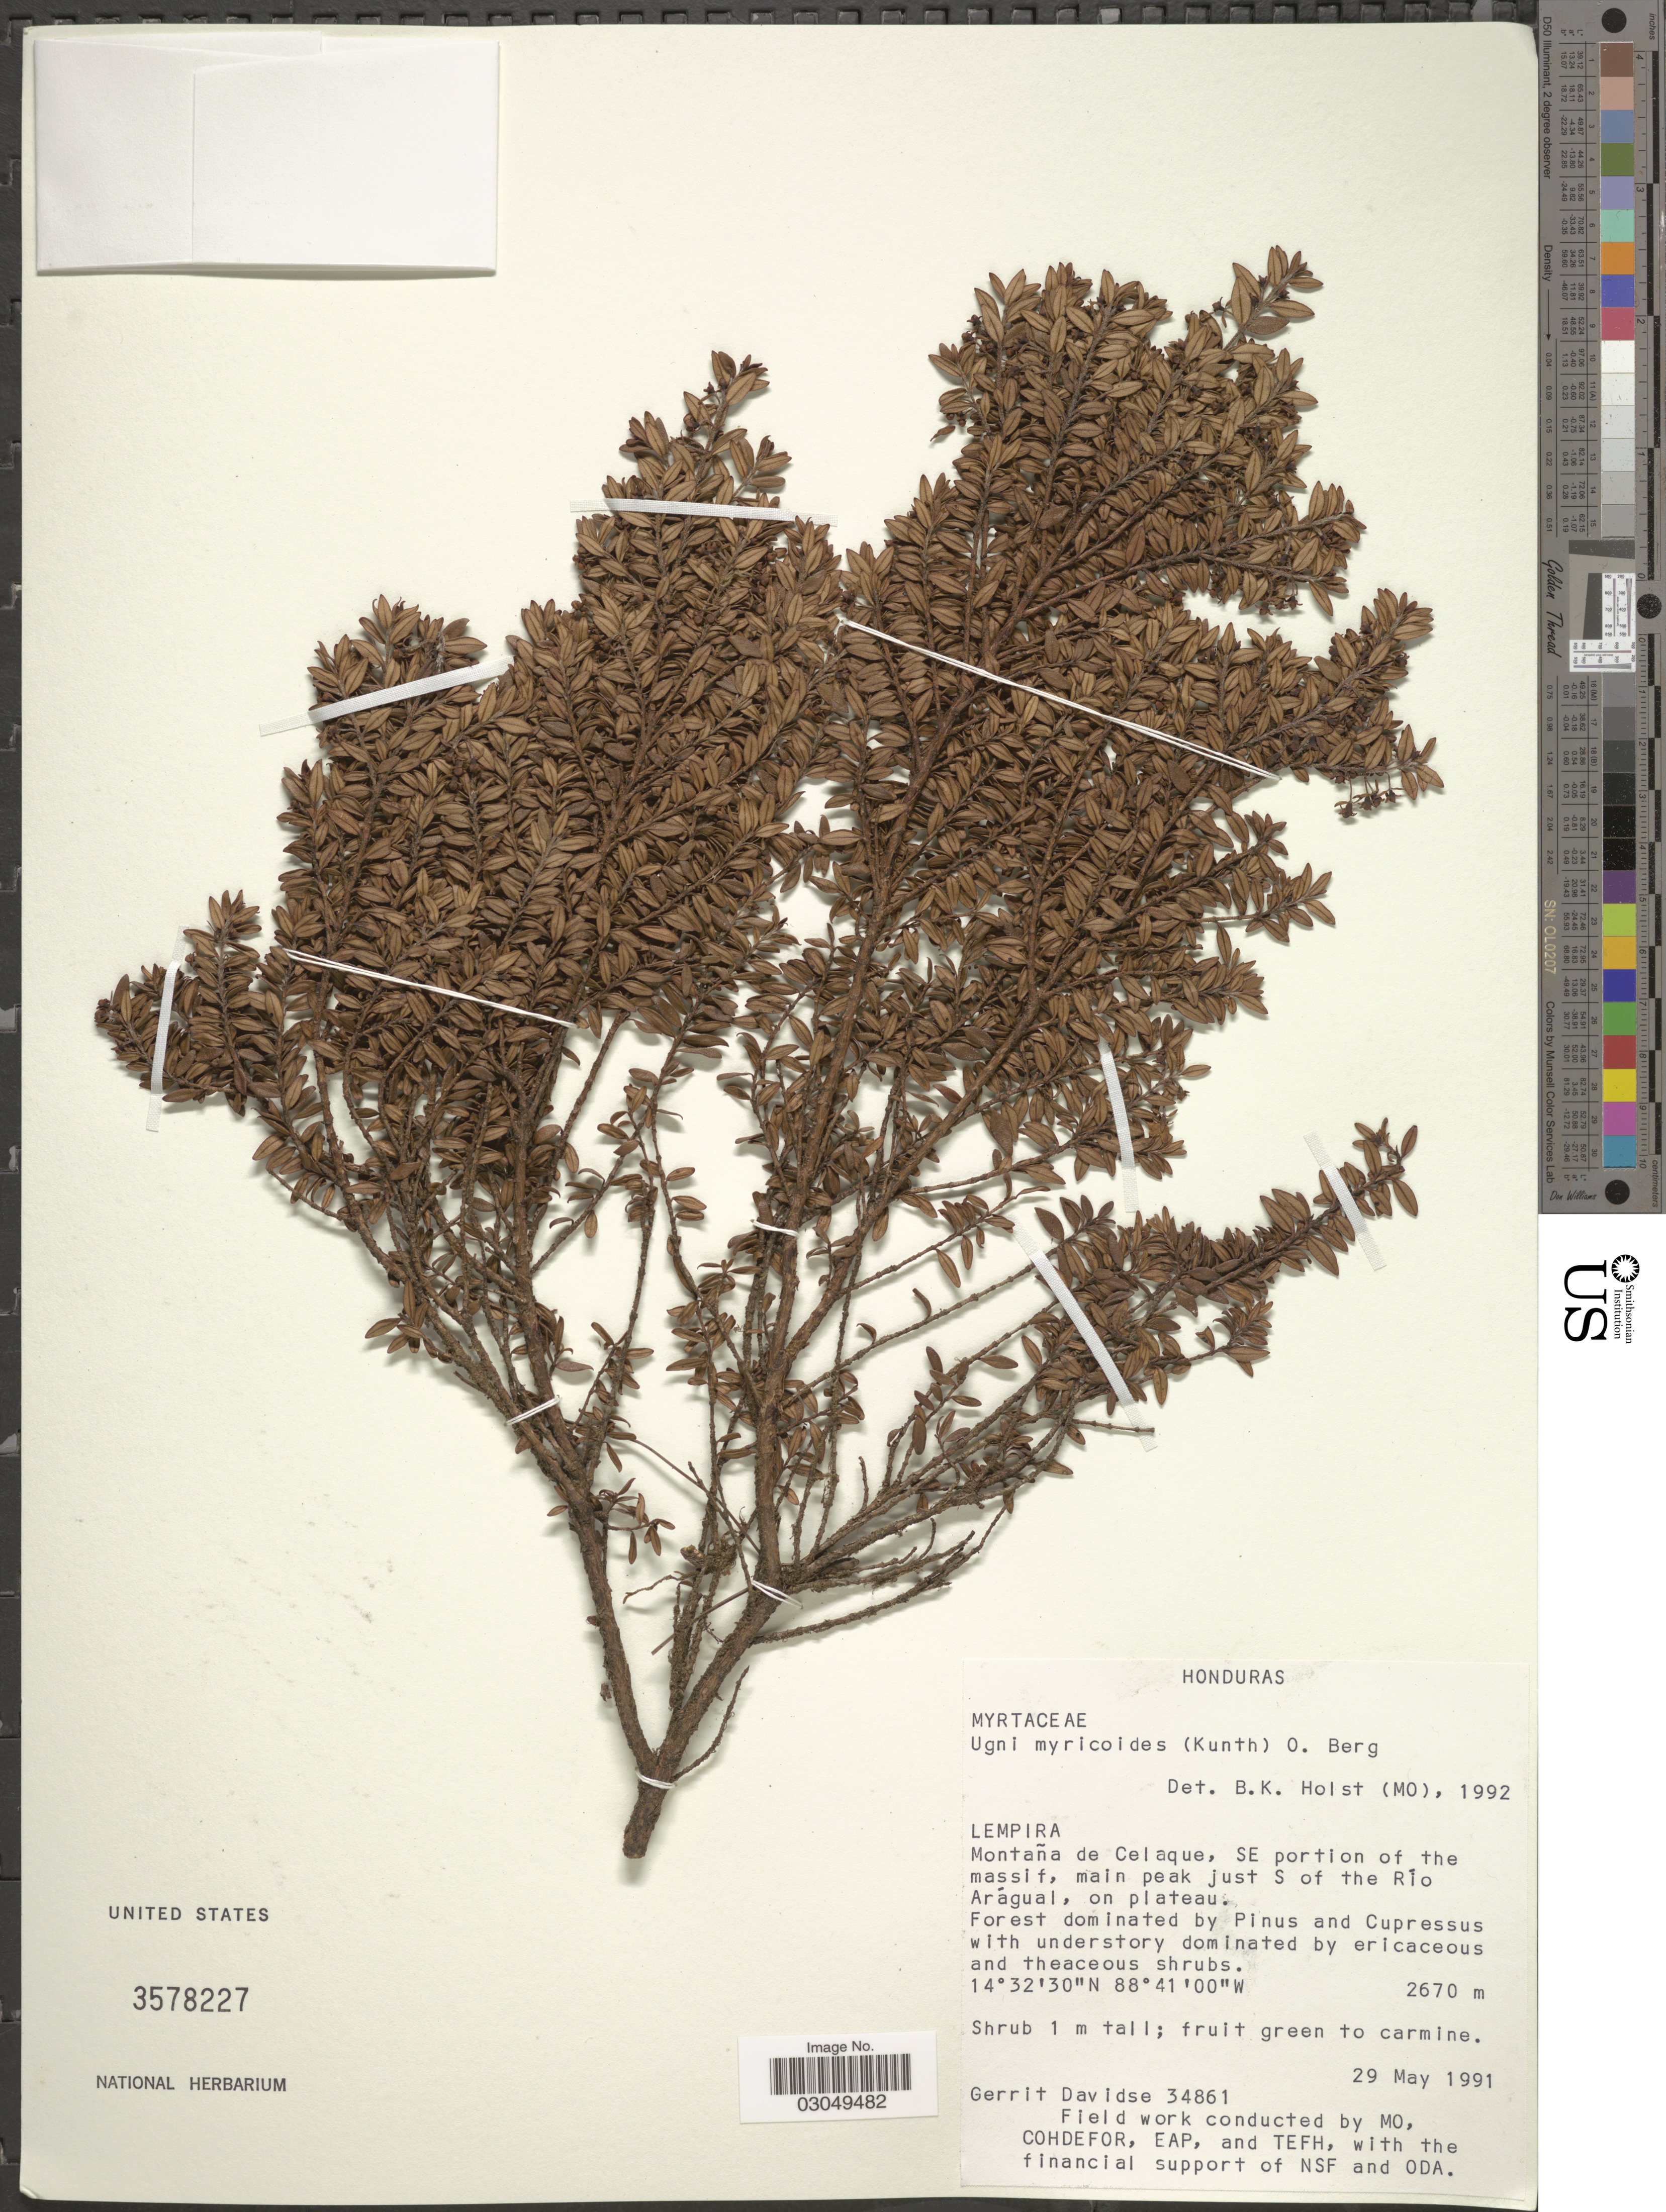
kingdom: Plantae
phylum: Tracheophyta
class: Magnoliopsida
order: Myrtales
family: Myrtaceae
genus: Ugni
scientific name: Ugni myricoides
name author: (Kunth) O. Berg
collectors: G. Davidse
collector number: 34861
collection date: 1991-05-29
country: Honduras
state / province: Lempira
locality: Montaña de Celaque, SE portion of the massif, main peak just S of the Rio Aráguai, on plateau.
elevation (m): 2670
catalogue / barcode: US 3578227